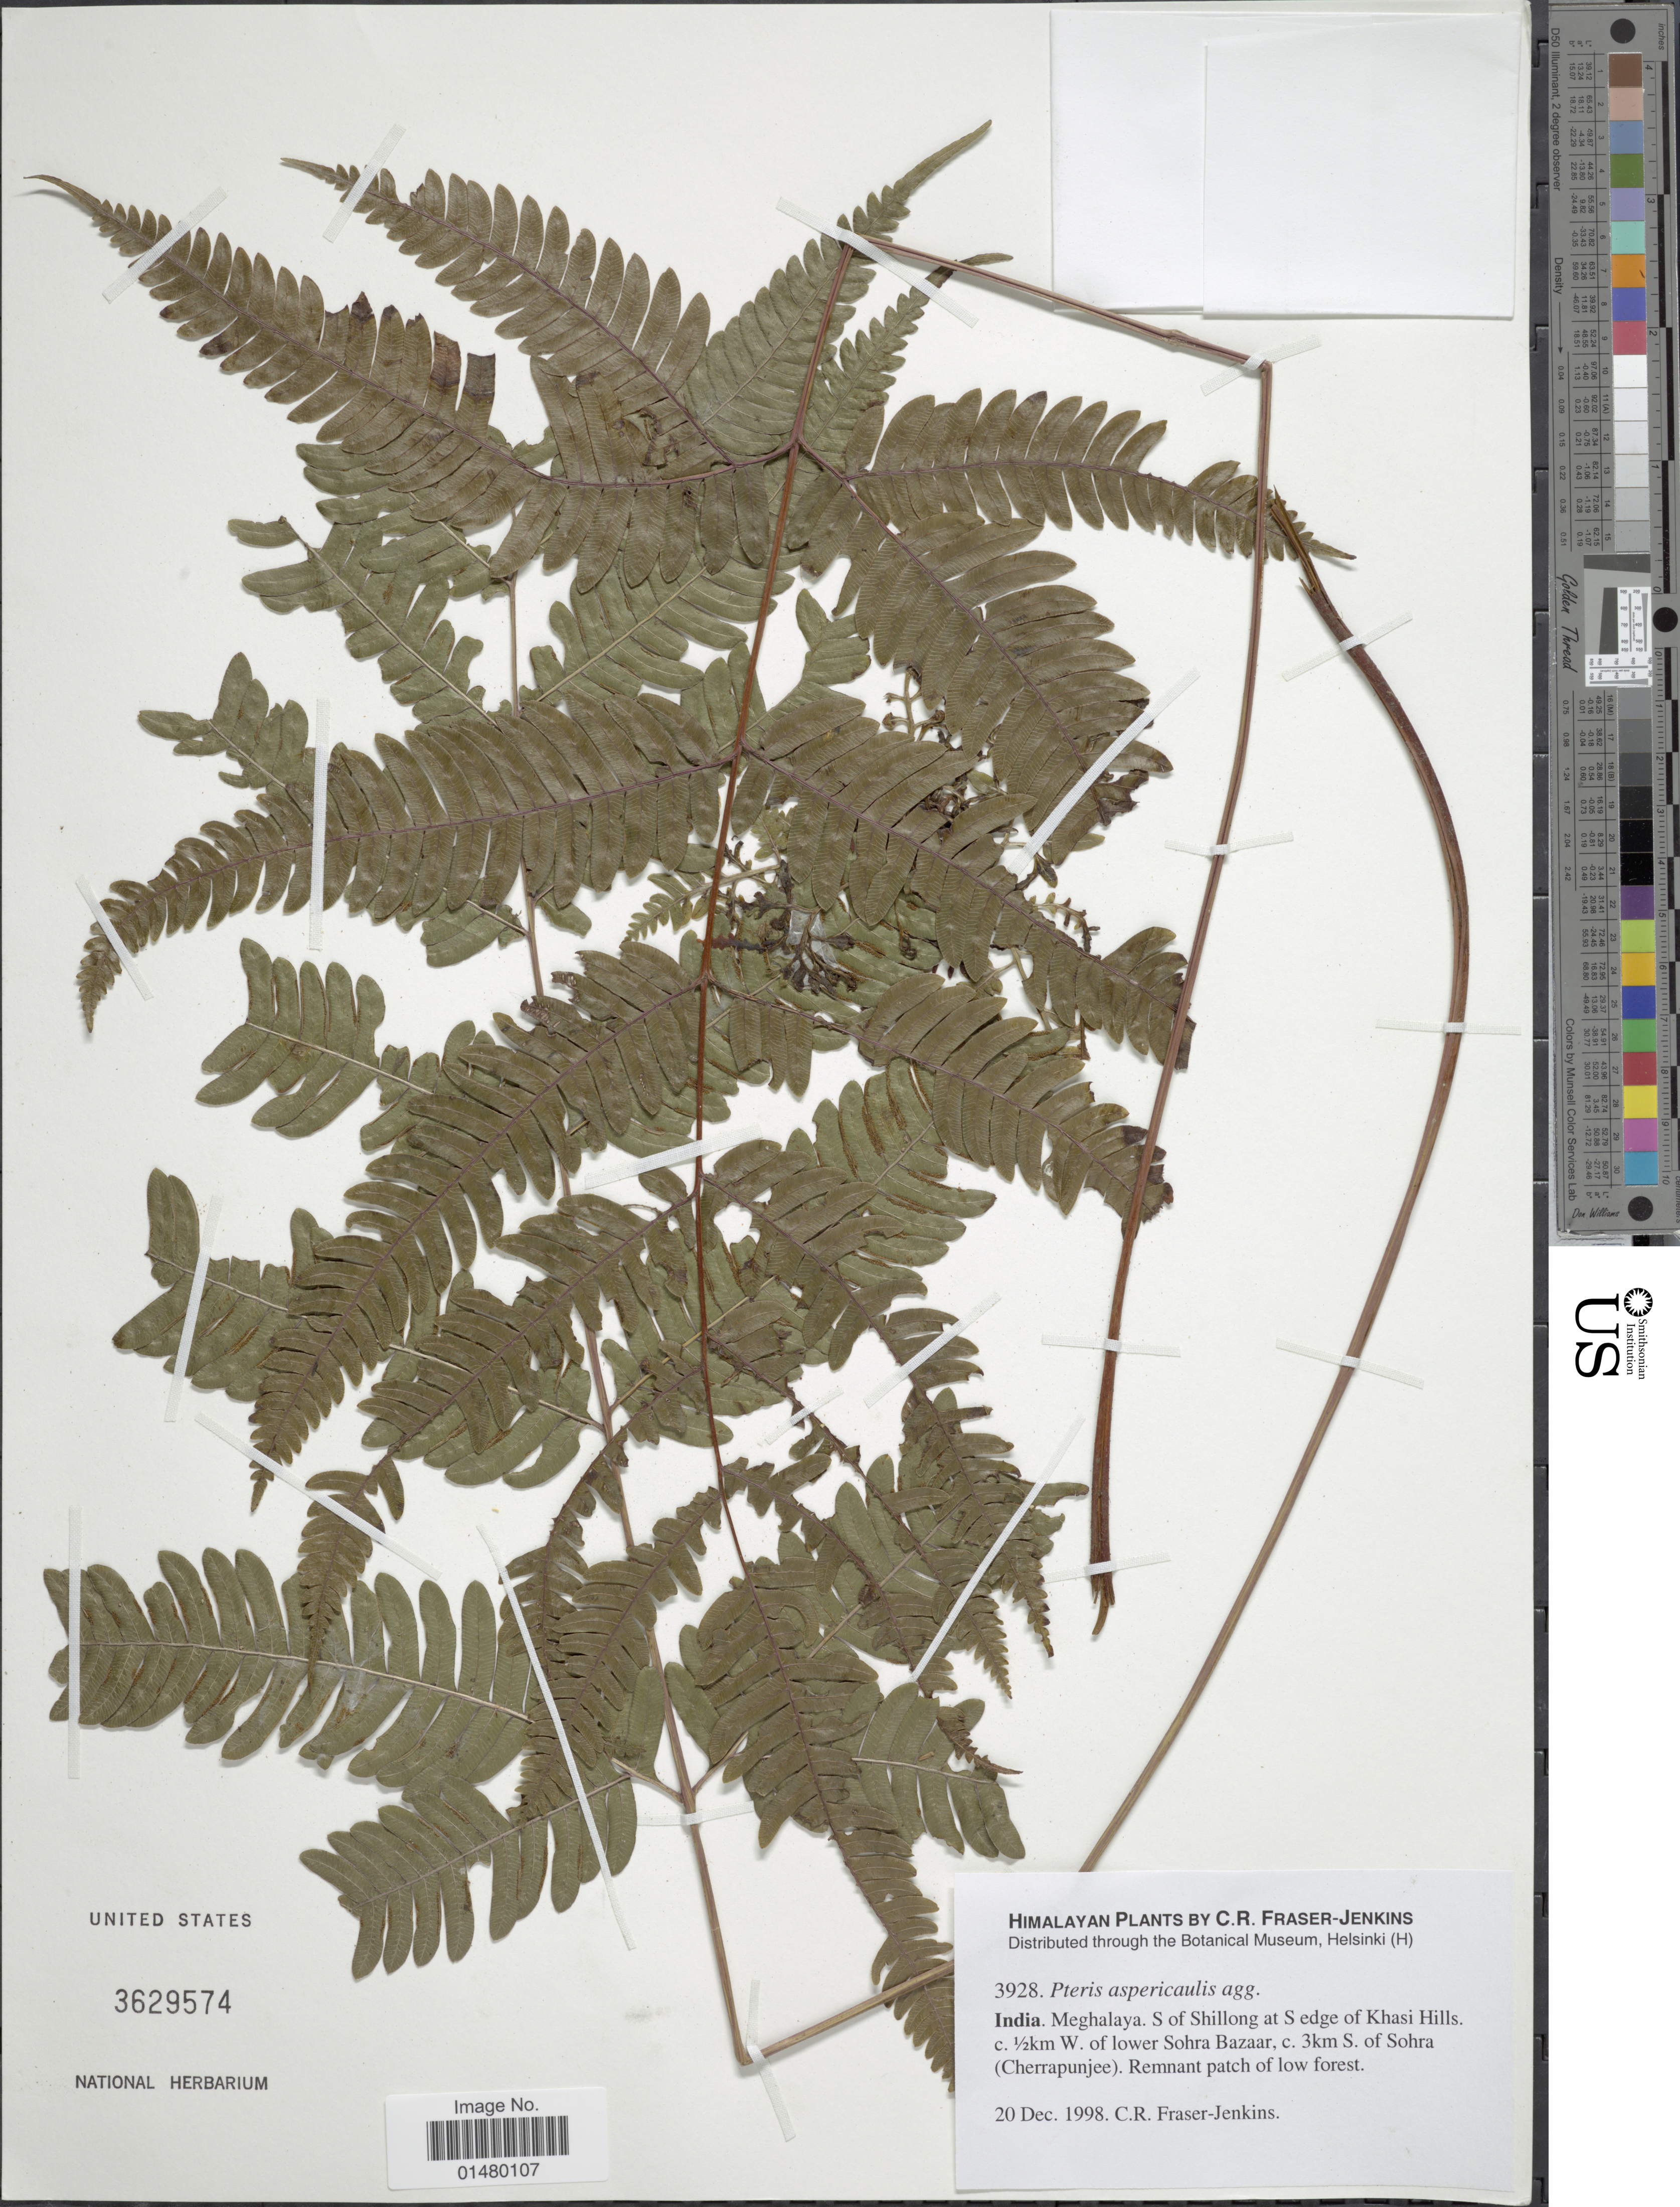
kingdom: Plantae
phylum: Tracheophyta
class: Polypodiopsida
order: Polypodiales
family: Pteridaceae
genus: Pteris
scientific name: Pteris aspericaulis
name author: Wall. ex Hieron.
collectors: C. R. Fraser-Jenkins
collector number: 3928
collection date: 1998-12-20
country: India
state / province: Meghalaya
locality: S. of Shillong at S edge of Khasi Hills c.½km W of lower Sohra Bazaar, c. 3km S. of Sohra (Cherrapunjee)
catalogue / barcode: US 3629574